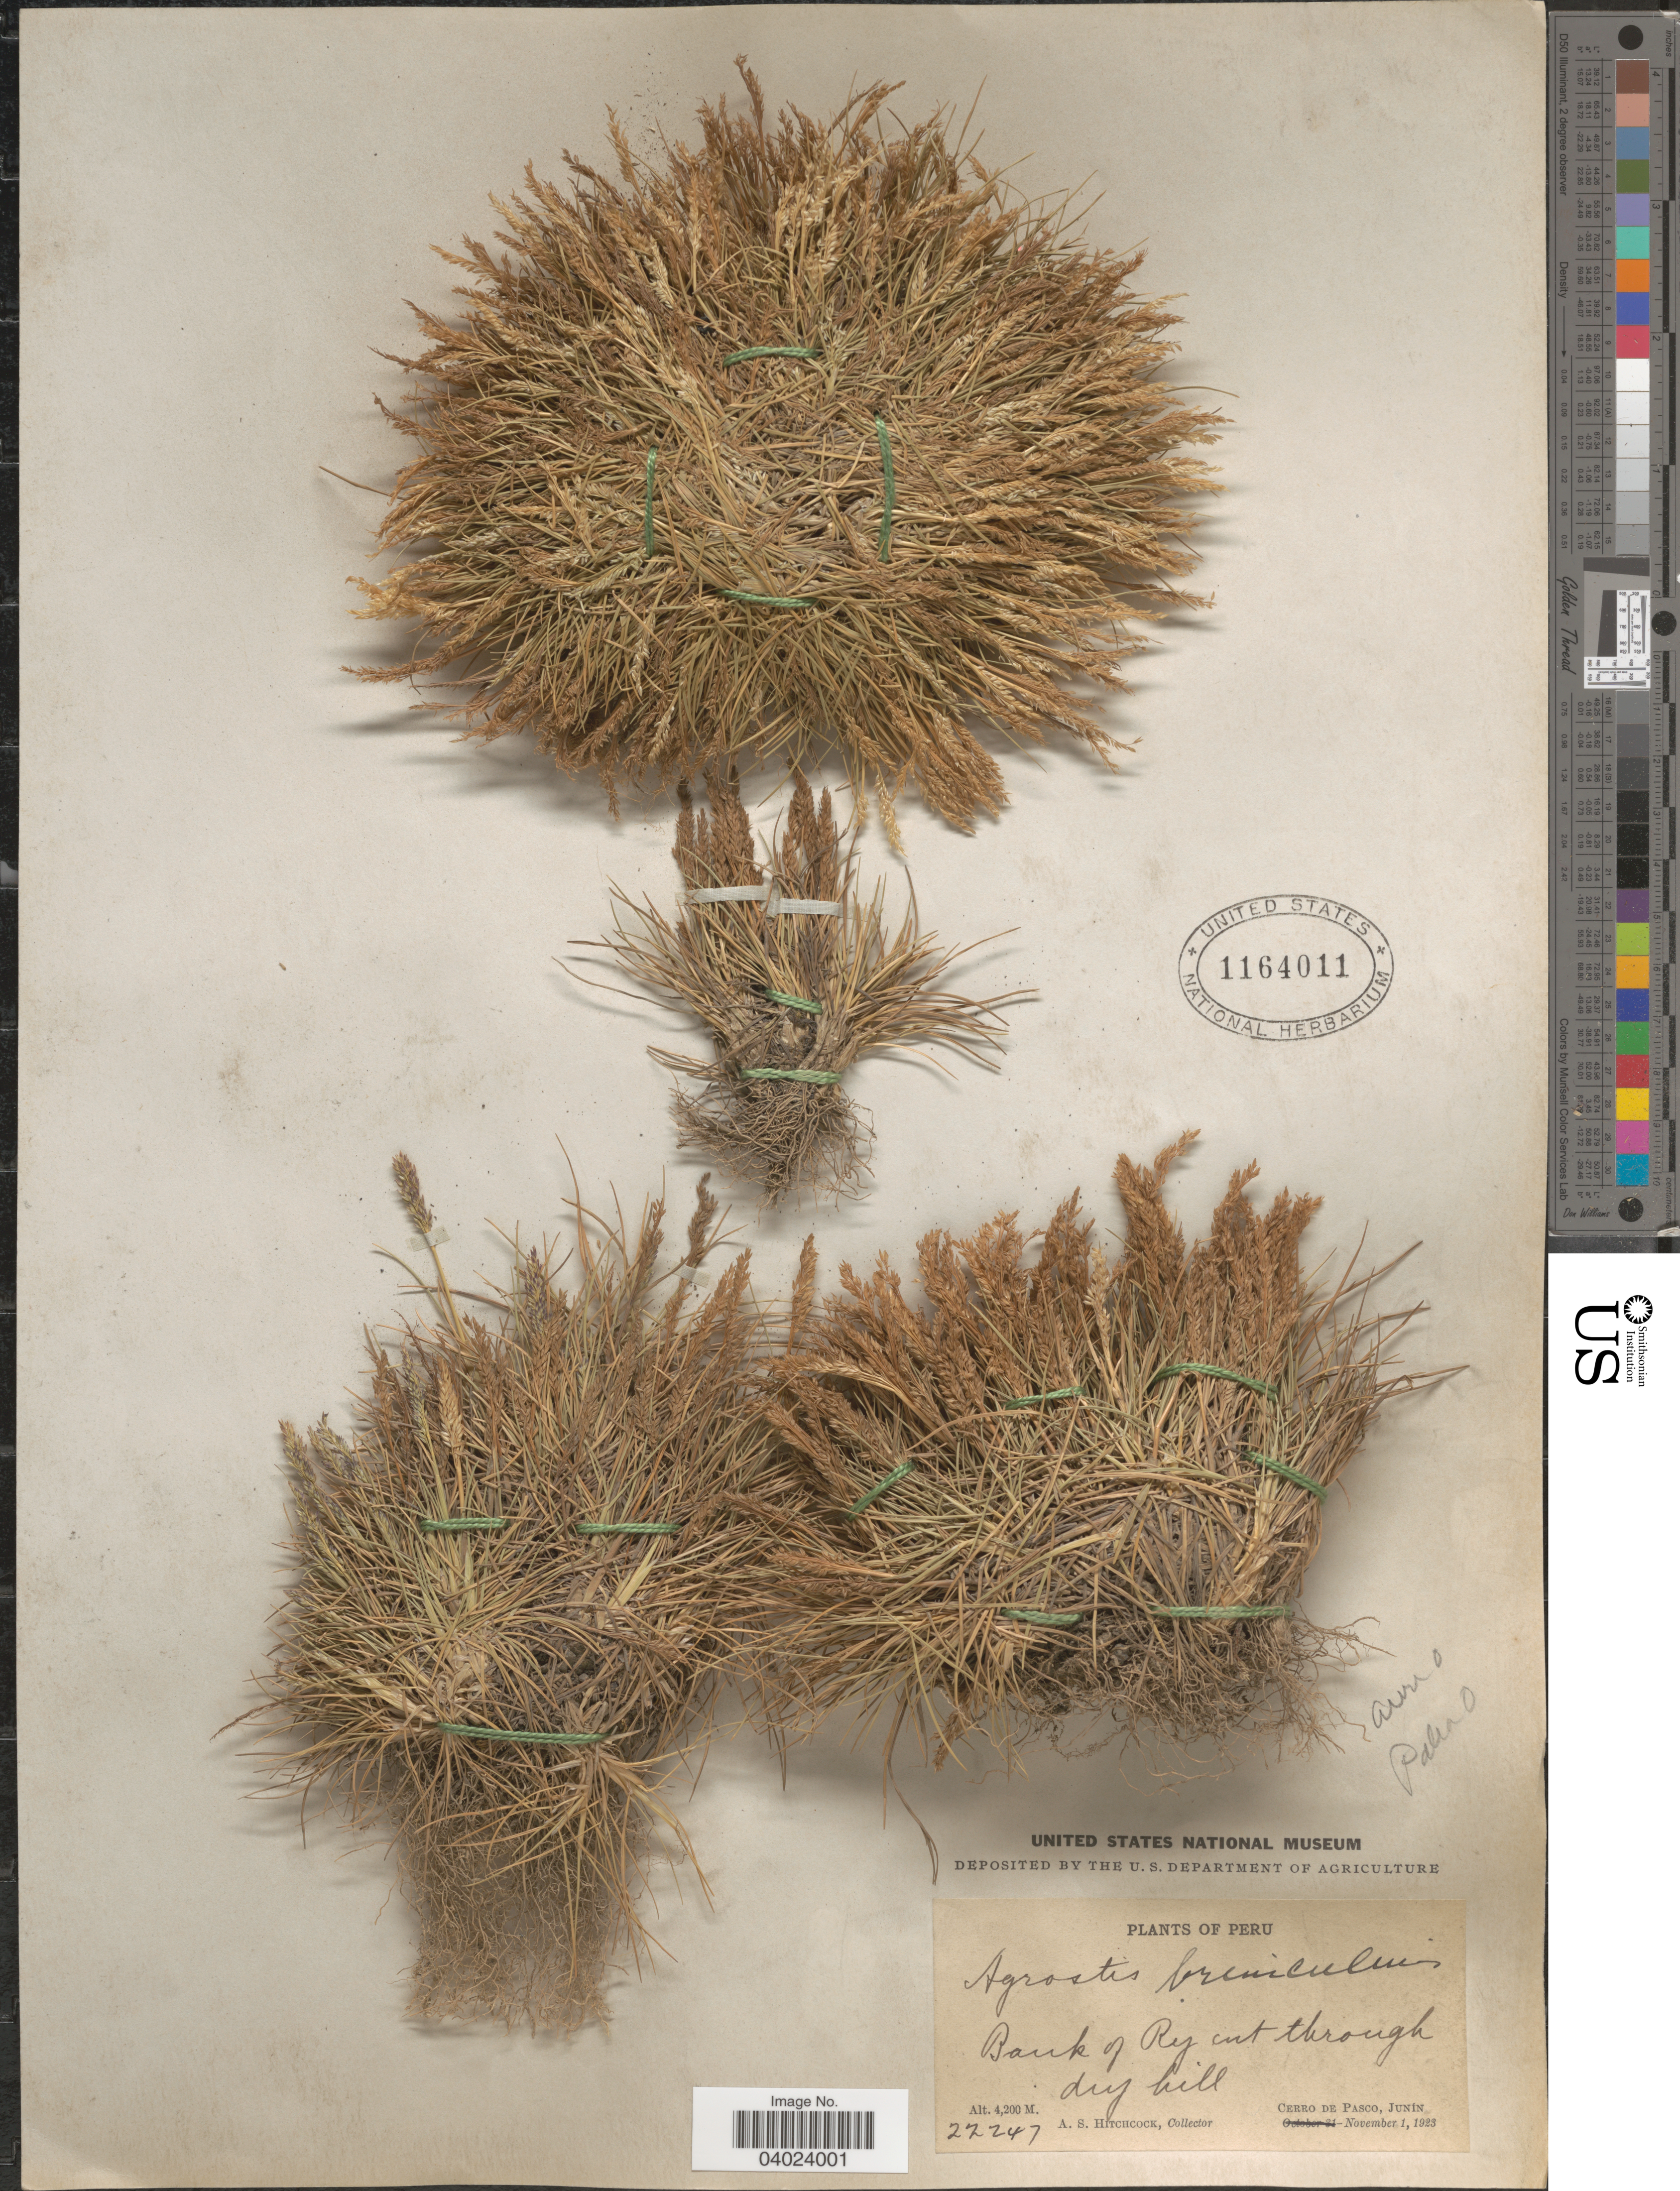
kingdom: Plantae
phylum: Tracheophyta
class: Liliopsida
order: Poales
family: Poaceae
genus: Agrostis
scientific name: Agrostis breviculmis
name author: Hitchc.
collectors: A. S. Hitchcock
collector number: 22247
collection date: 1923-11-01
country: Peru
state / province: Junín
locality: Bank of Ry cut through dry hill. Cerro de Pasco.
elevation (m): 4200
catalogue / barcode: US 1164011